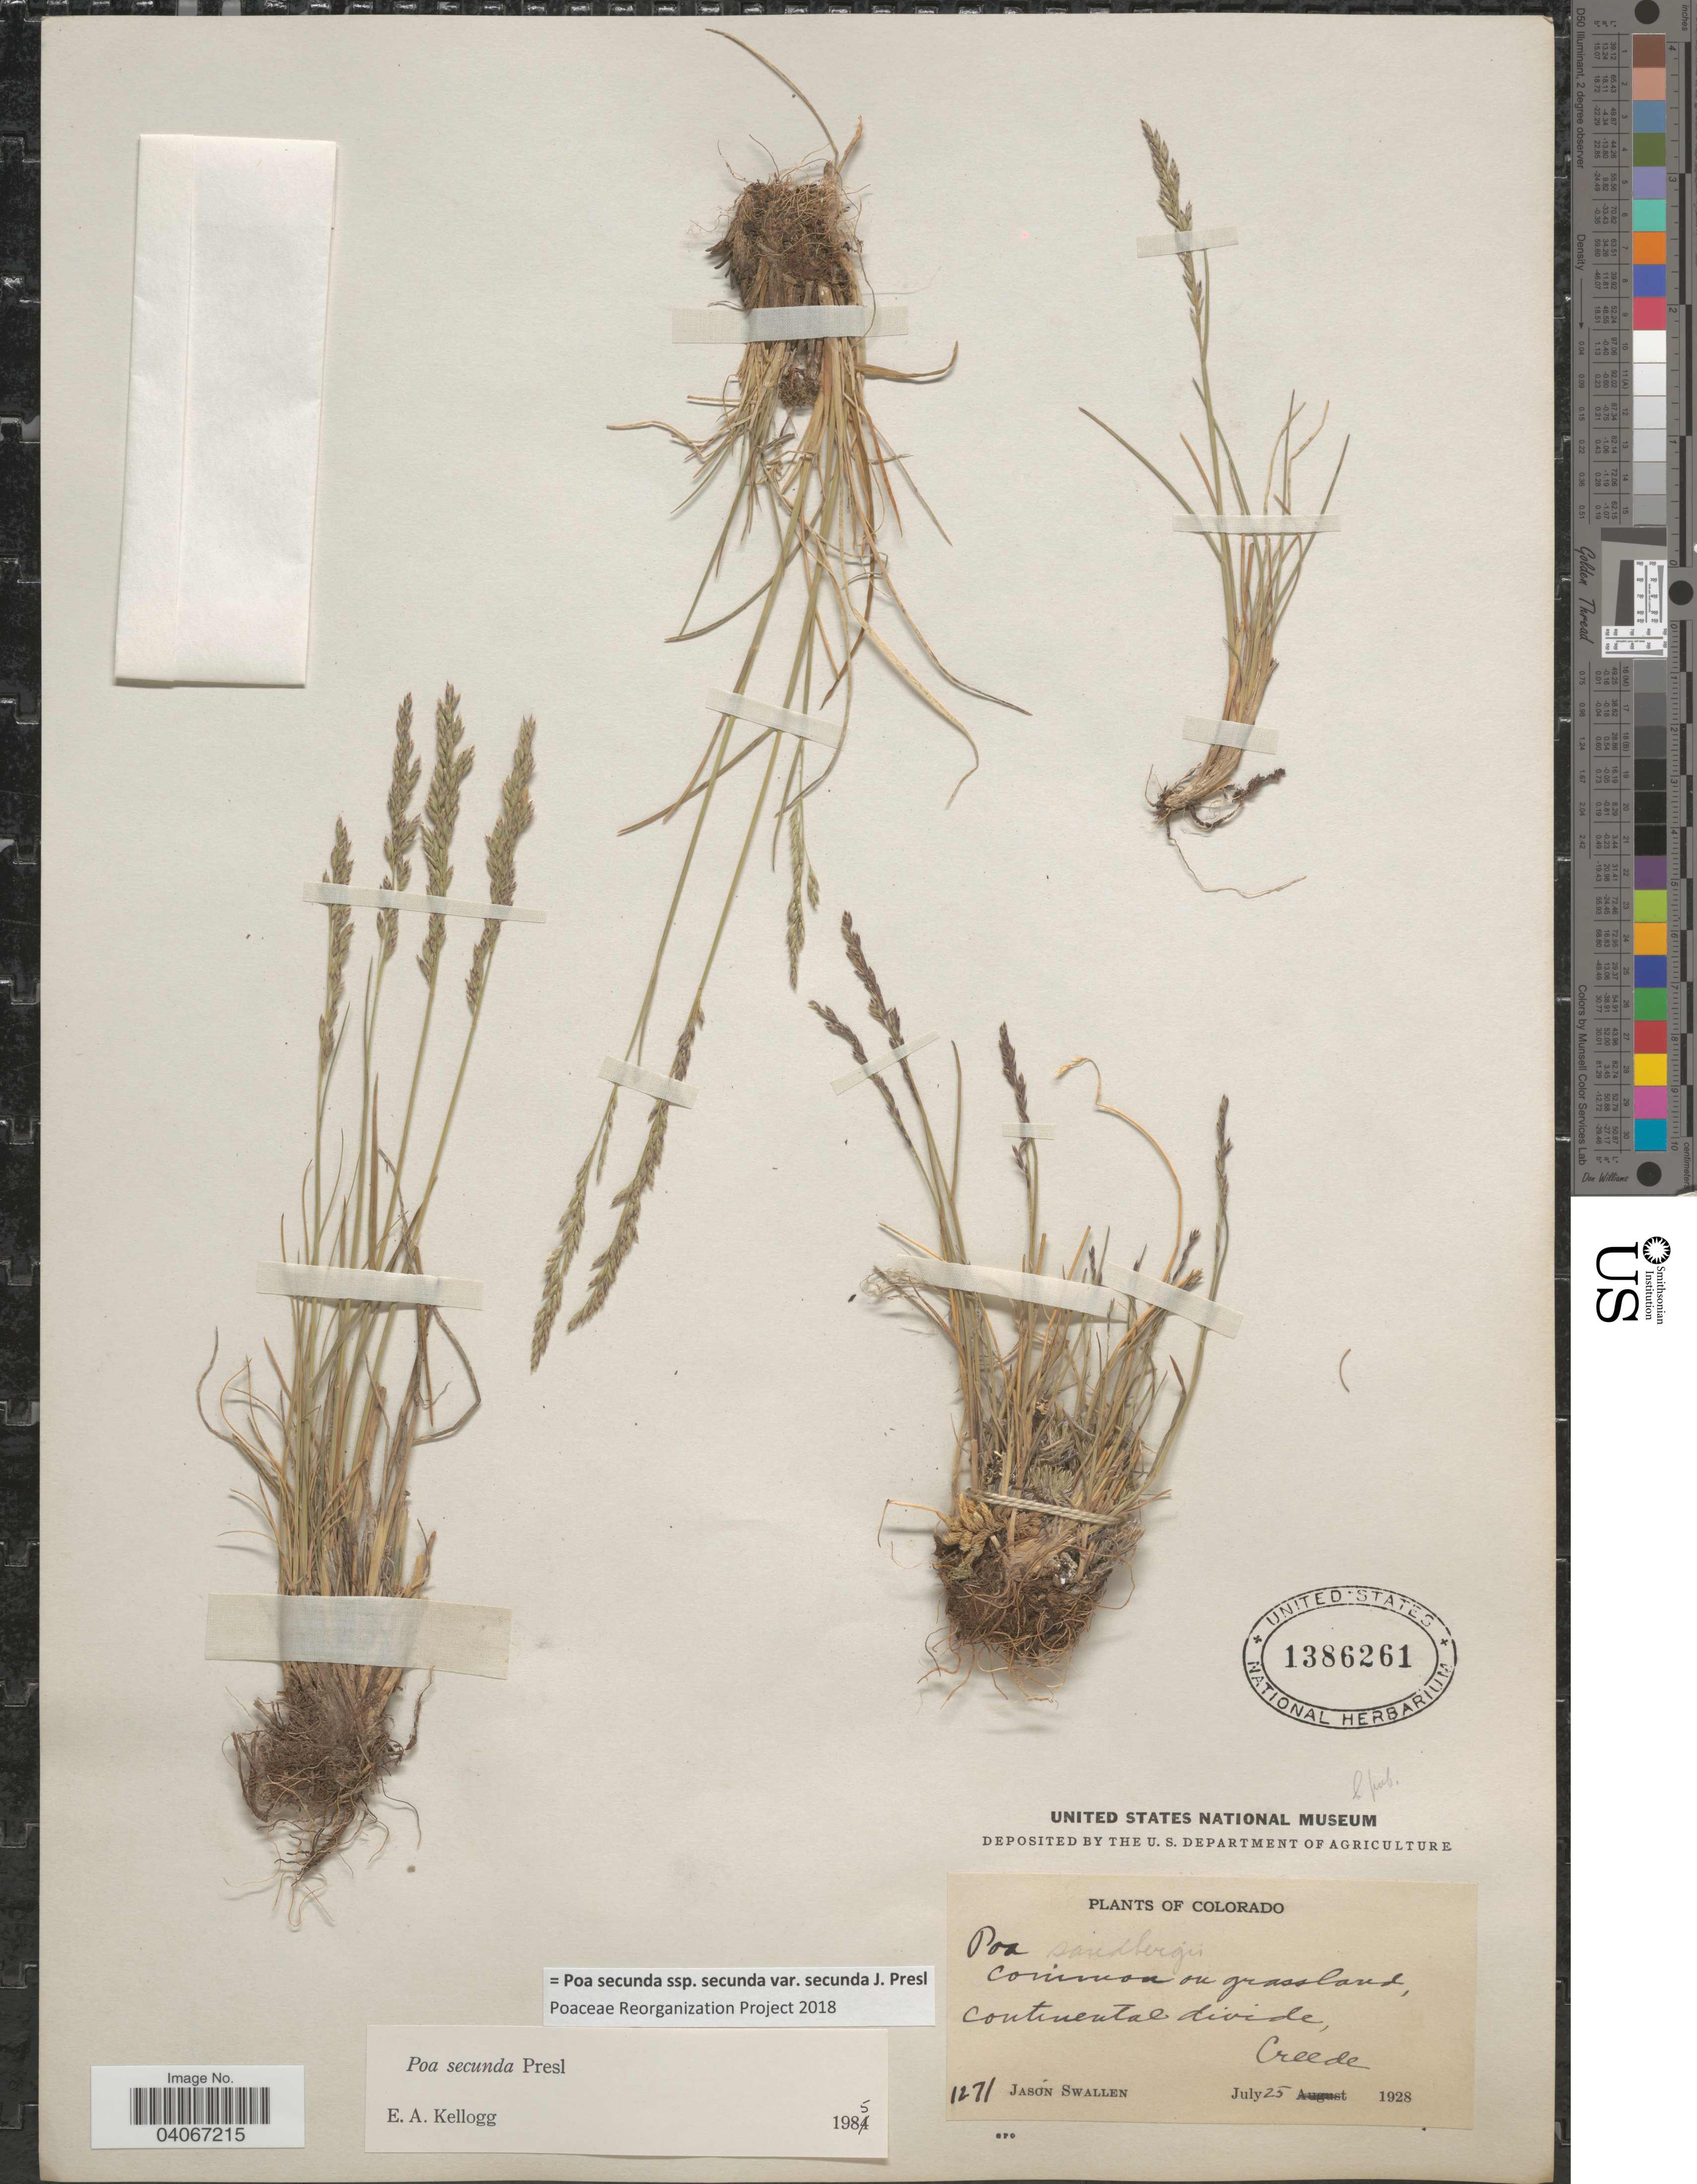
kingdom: Plantae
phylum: Tracheophyta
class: Liliopsida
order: Poales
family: Poaceae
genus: Poa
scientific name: Poa secunda subsp. secunda var. secunda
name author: J. Presl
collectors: J. R. Swallen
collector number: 1271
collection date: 1928-07-25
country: United States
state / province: Colorado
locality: Continental divide, Creede.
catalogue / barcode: US 1386261